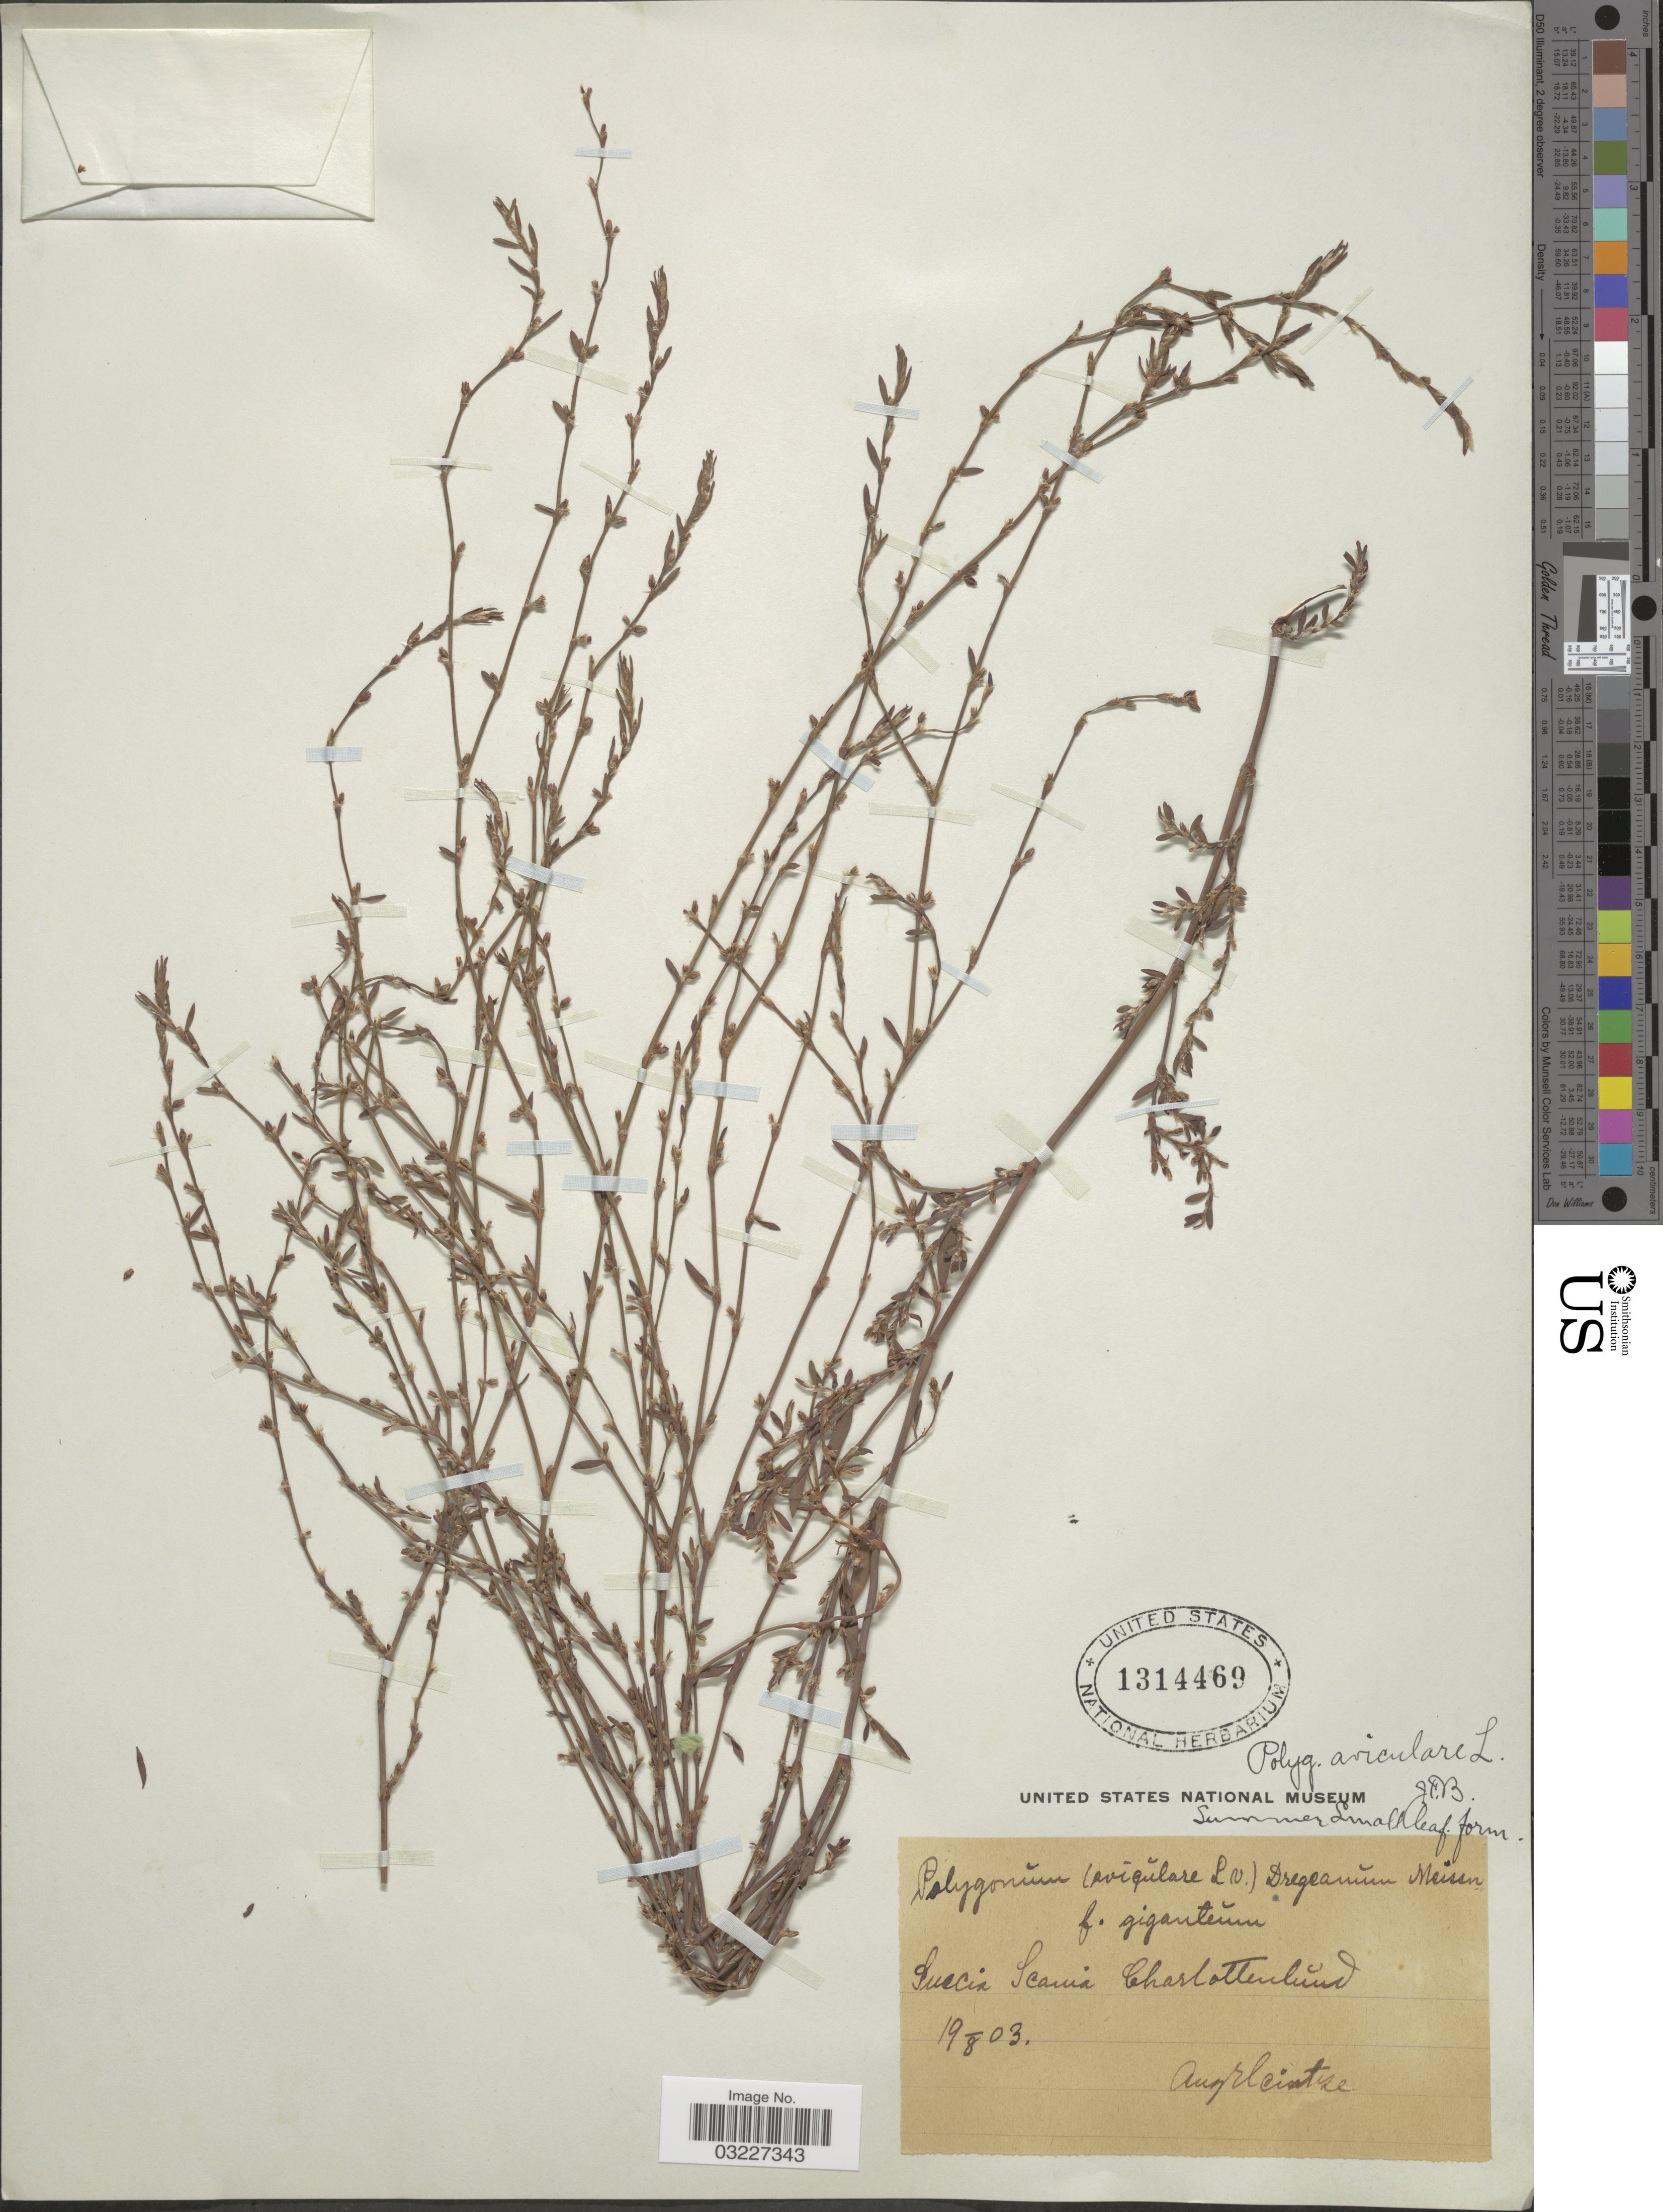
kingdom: Plantae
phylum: Tracheophyta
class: Magnoliopsida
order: Caryophyllales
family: Polygonaceae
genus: Polygonum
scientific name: Polygonum aviculare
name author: L.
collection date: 1903-08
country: Sweden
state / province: Skåne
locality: Suecia Scania Charlottenlünd.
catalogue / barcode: US 1314469